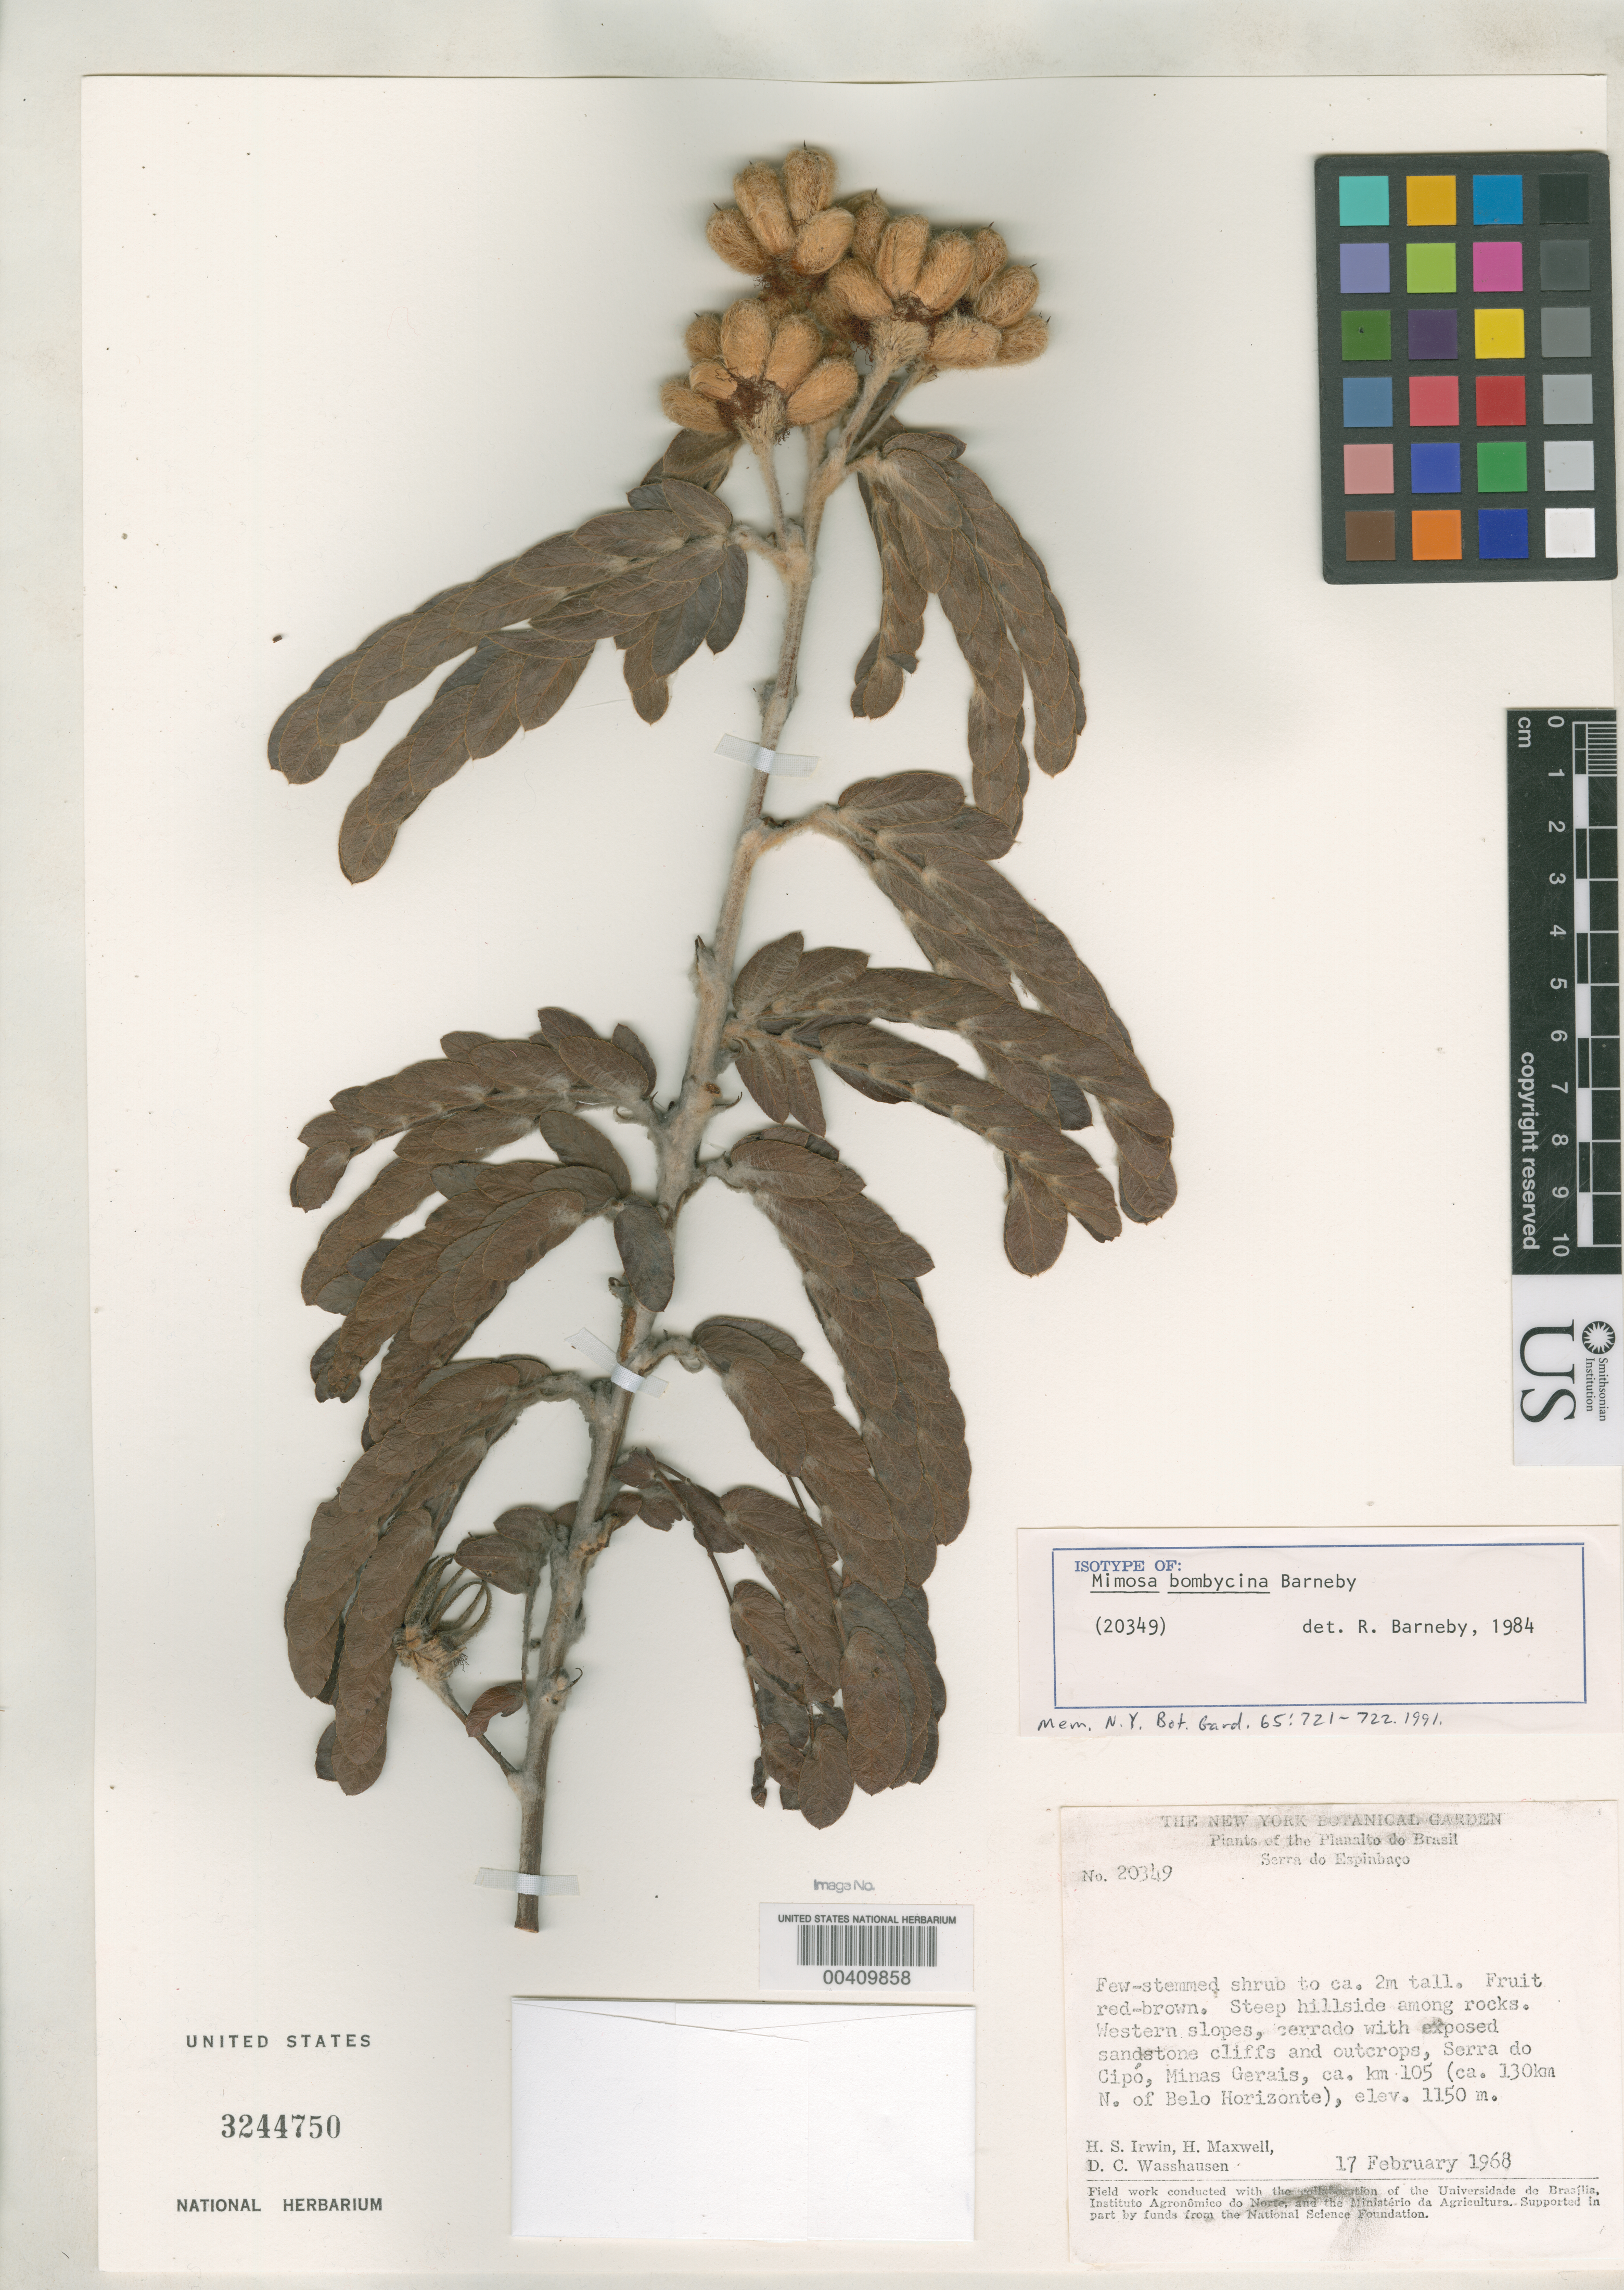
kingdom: Plantae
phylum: Tracheophyta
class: Magnoliopsida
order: Fabales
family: Fabaceae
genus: Mimosa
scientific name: Mimosa bombycina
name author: Barneby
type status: Isotype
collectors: H. Irwin, H. Maxwell & D. C. Wasshausen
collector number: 20349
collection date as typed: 17 Feb 1968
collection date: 1968-02-17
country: Brazil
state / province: Minas Gerais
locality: Serro do Cipo, ca. km 105 (ca. 130 km N of Belo Horizonte.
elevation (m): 1150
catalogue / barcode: US 3244750